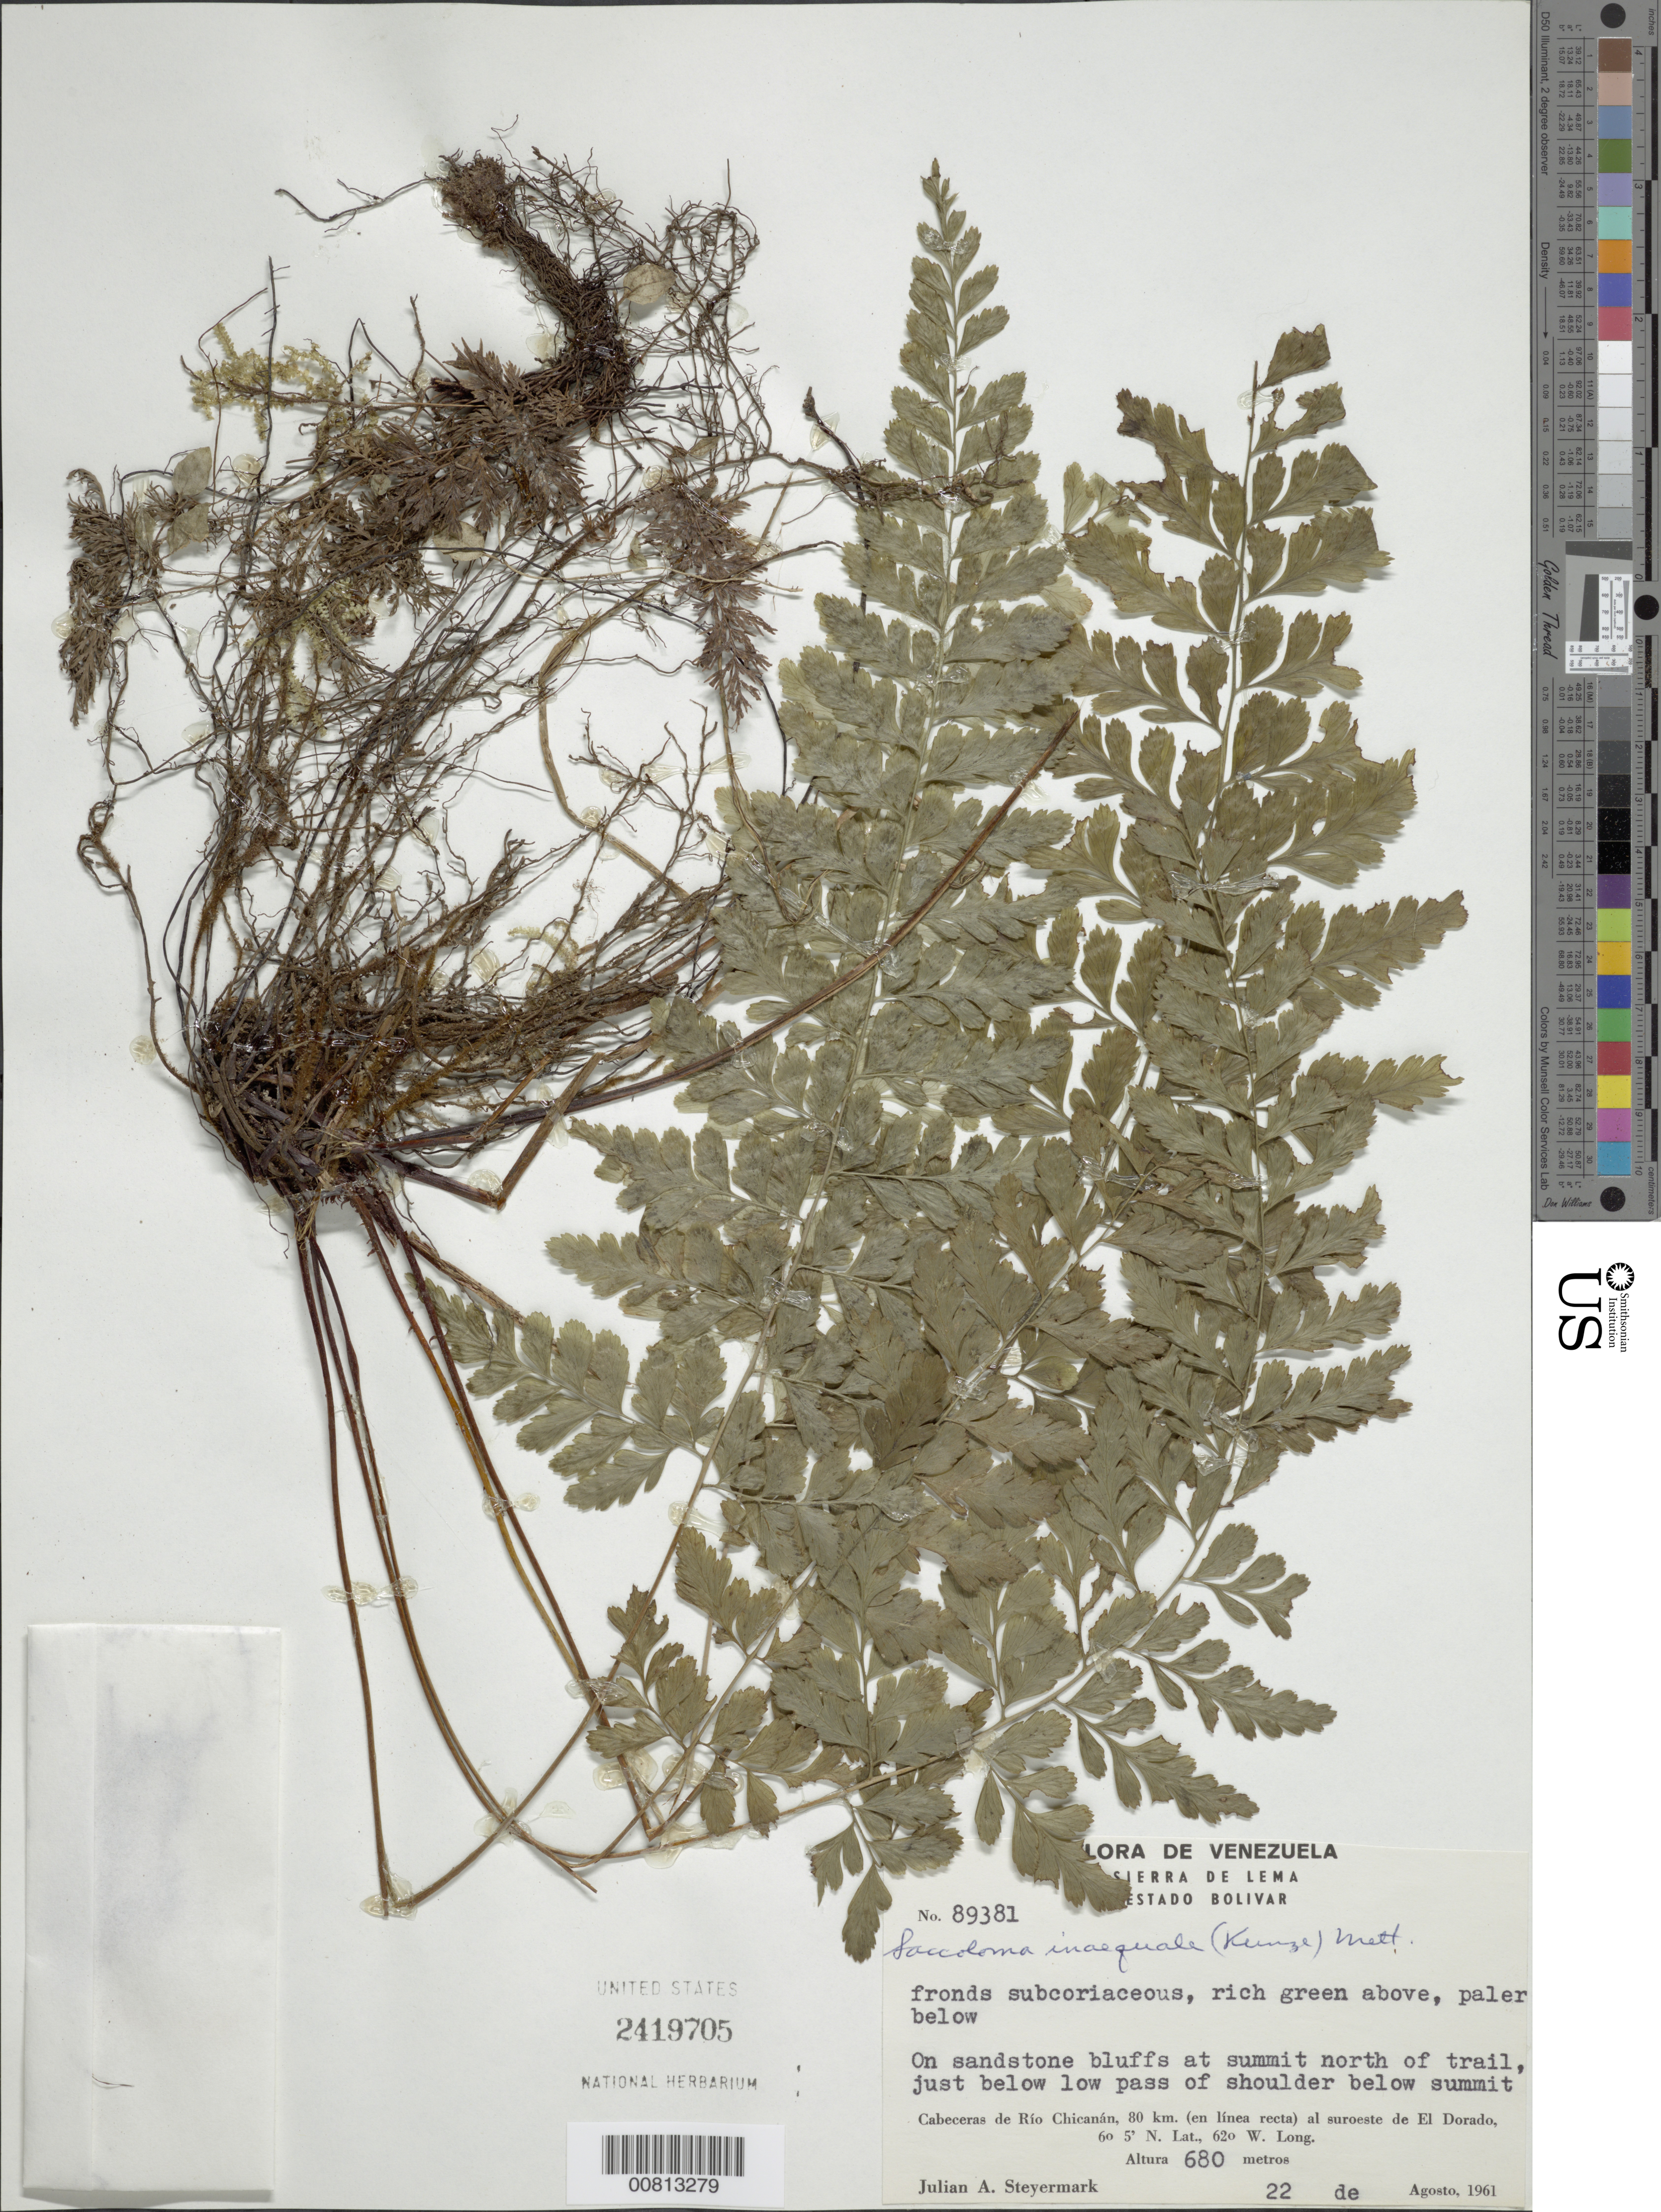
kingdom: Plantae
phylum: Tracheophyta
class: Polypodiopsida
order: Polypodiales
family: Saccolomataceae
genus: Saccoloma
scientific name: Saccoloma inaequale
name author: (Kunze) Mett.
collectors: J. Steyermark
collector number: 89381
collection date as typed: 22-Aug-61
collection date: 1961-08-22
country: Venezuela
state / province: Bolívar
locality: Sierra de Lema; Cabeceras de Río Chicanán, 80 km (in a straight line) to southwest of El Dorado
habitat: Sandstone bluffs at summit N of trail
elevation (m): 680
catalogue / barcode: US 2419705